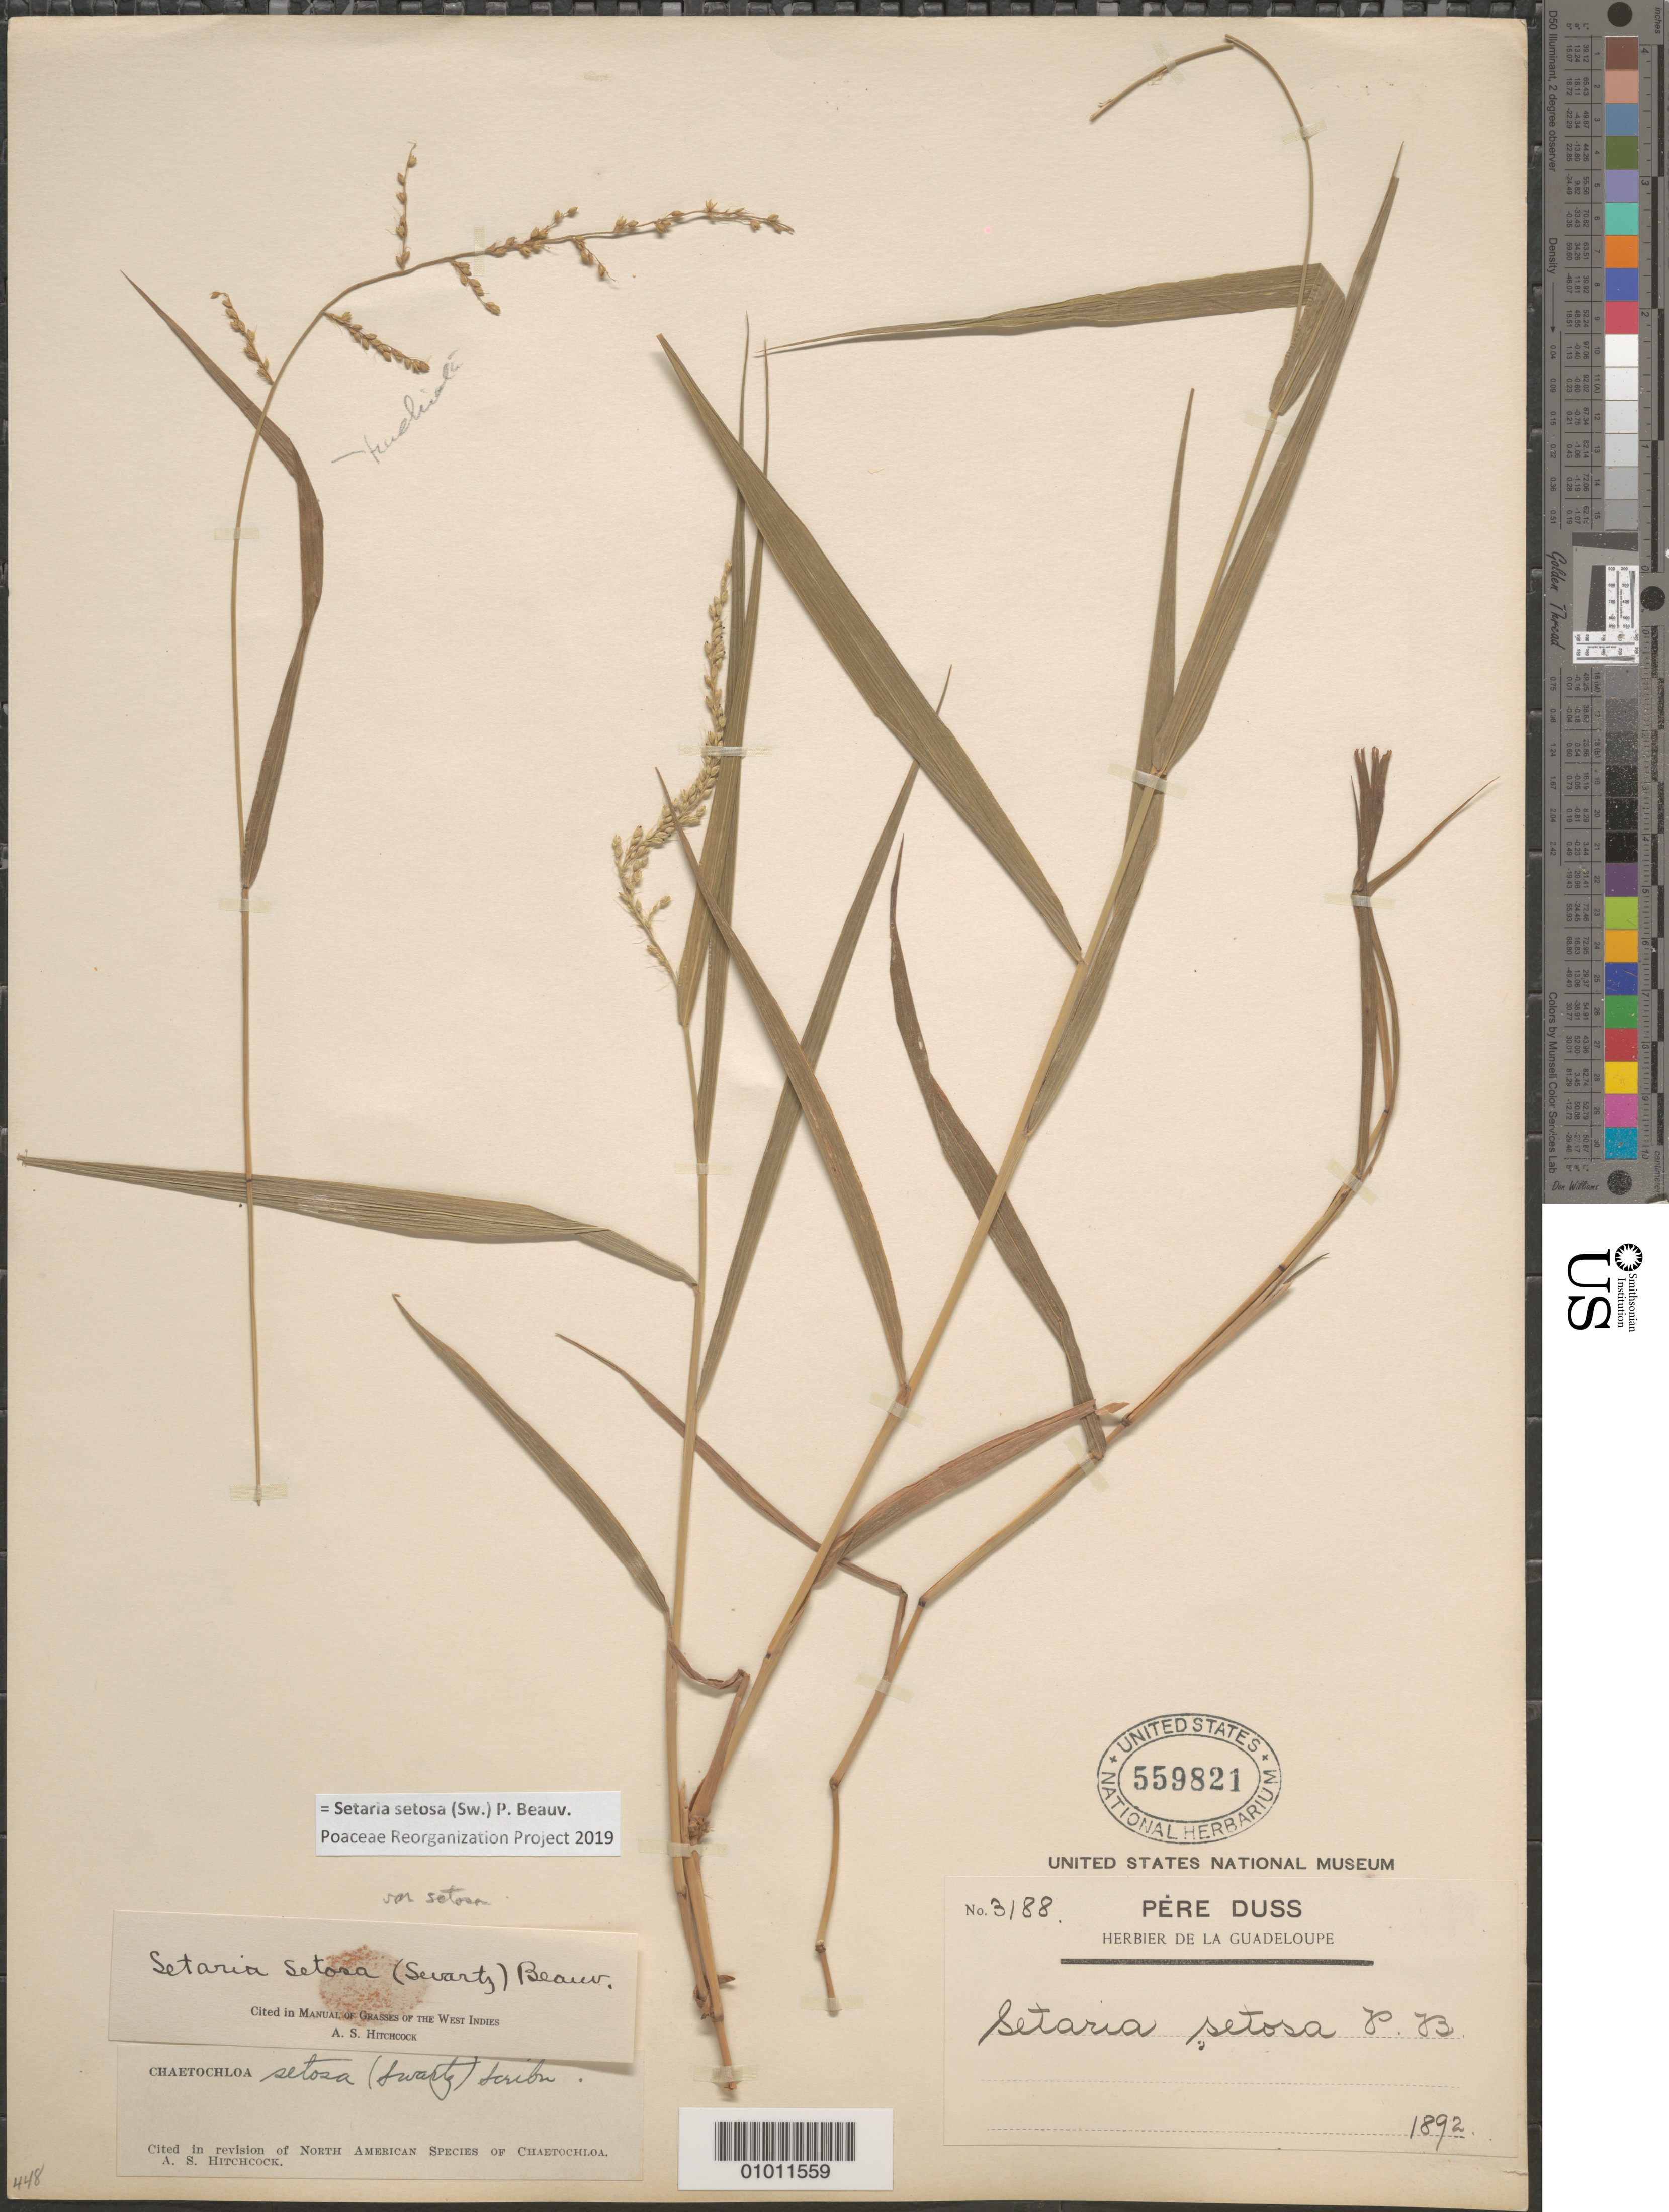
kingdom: Plantae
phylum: Tracheophyta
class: Liliopsida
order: Poales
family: Poaceae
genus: Setaria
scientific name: Setaria setosa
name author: (Sw.) P. Beauv.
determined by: Poaceae Reorganization Project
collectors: Père Duss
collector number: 3188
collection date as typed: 1892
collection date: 1892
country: Guadeloupe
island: Basse Terre [Guadeloupe]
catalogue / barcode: US 559821